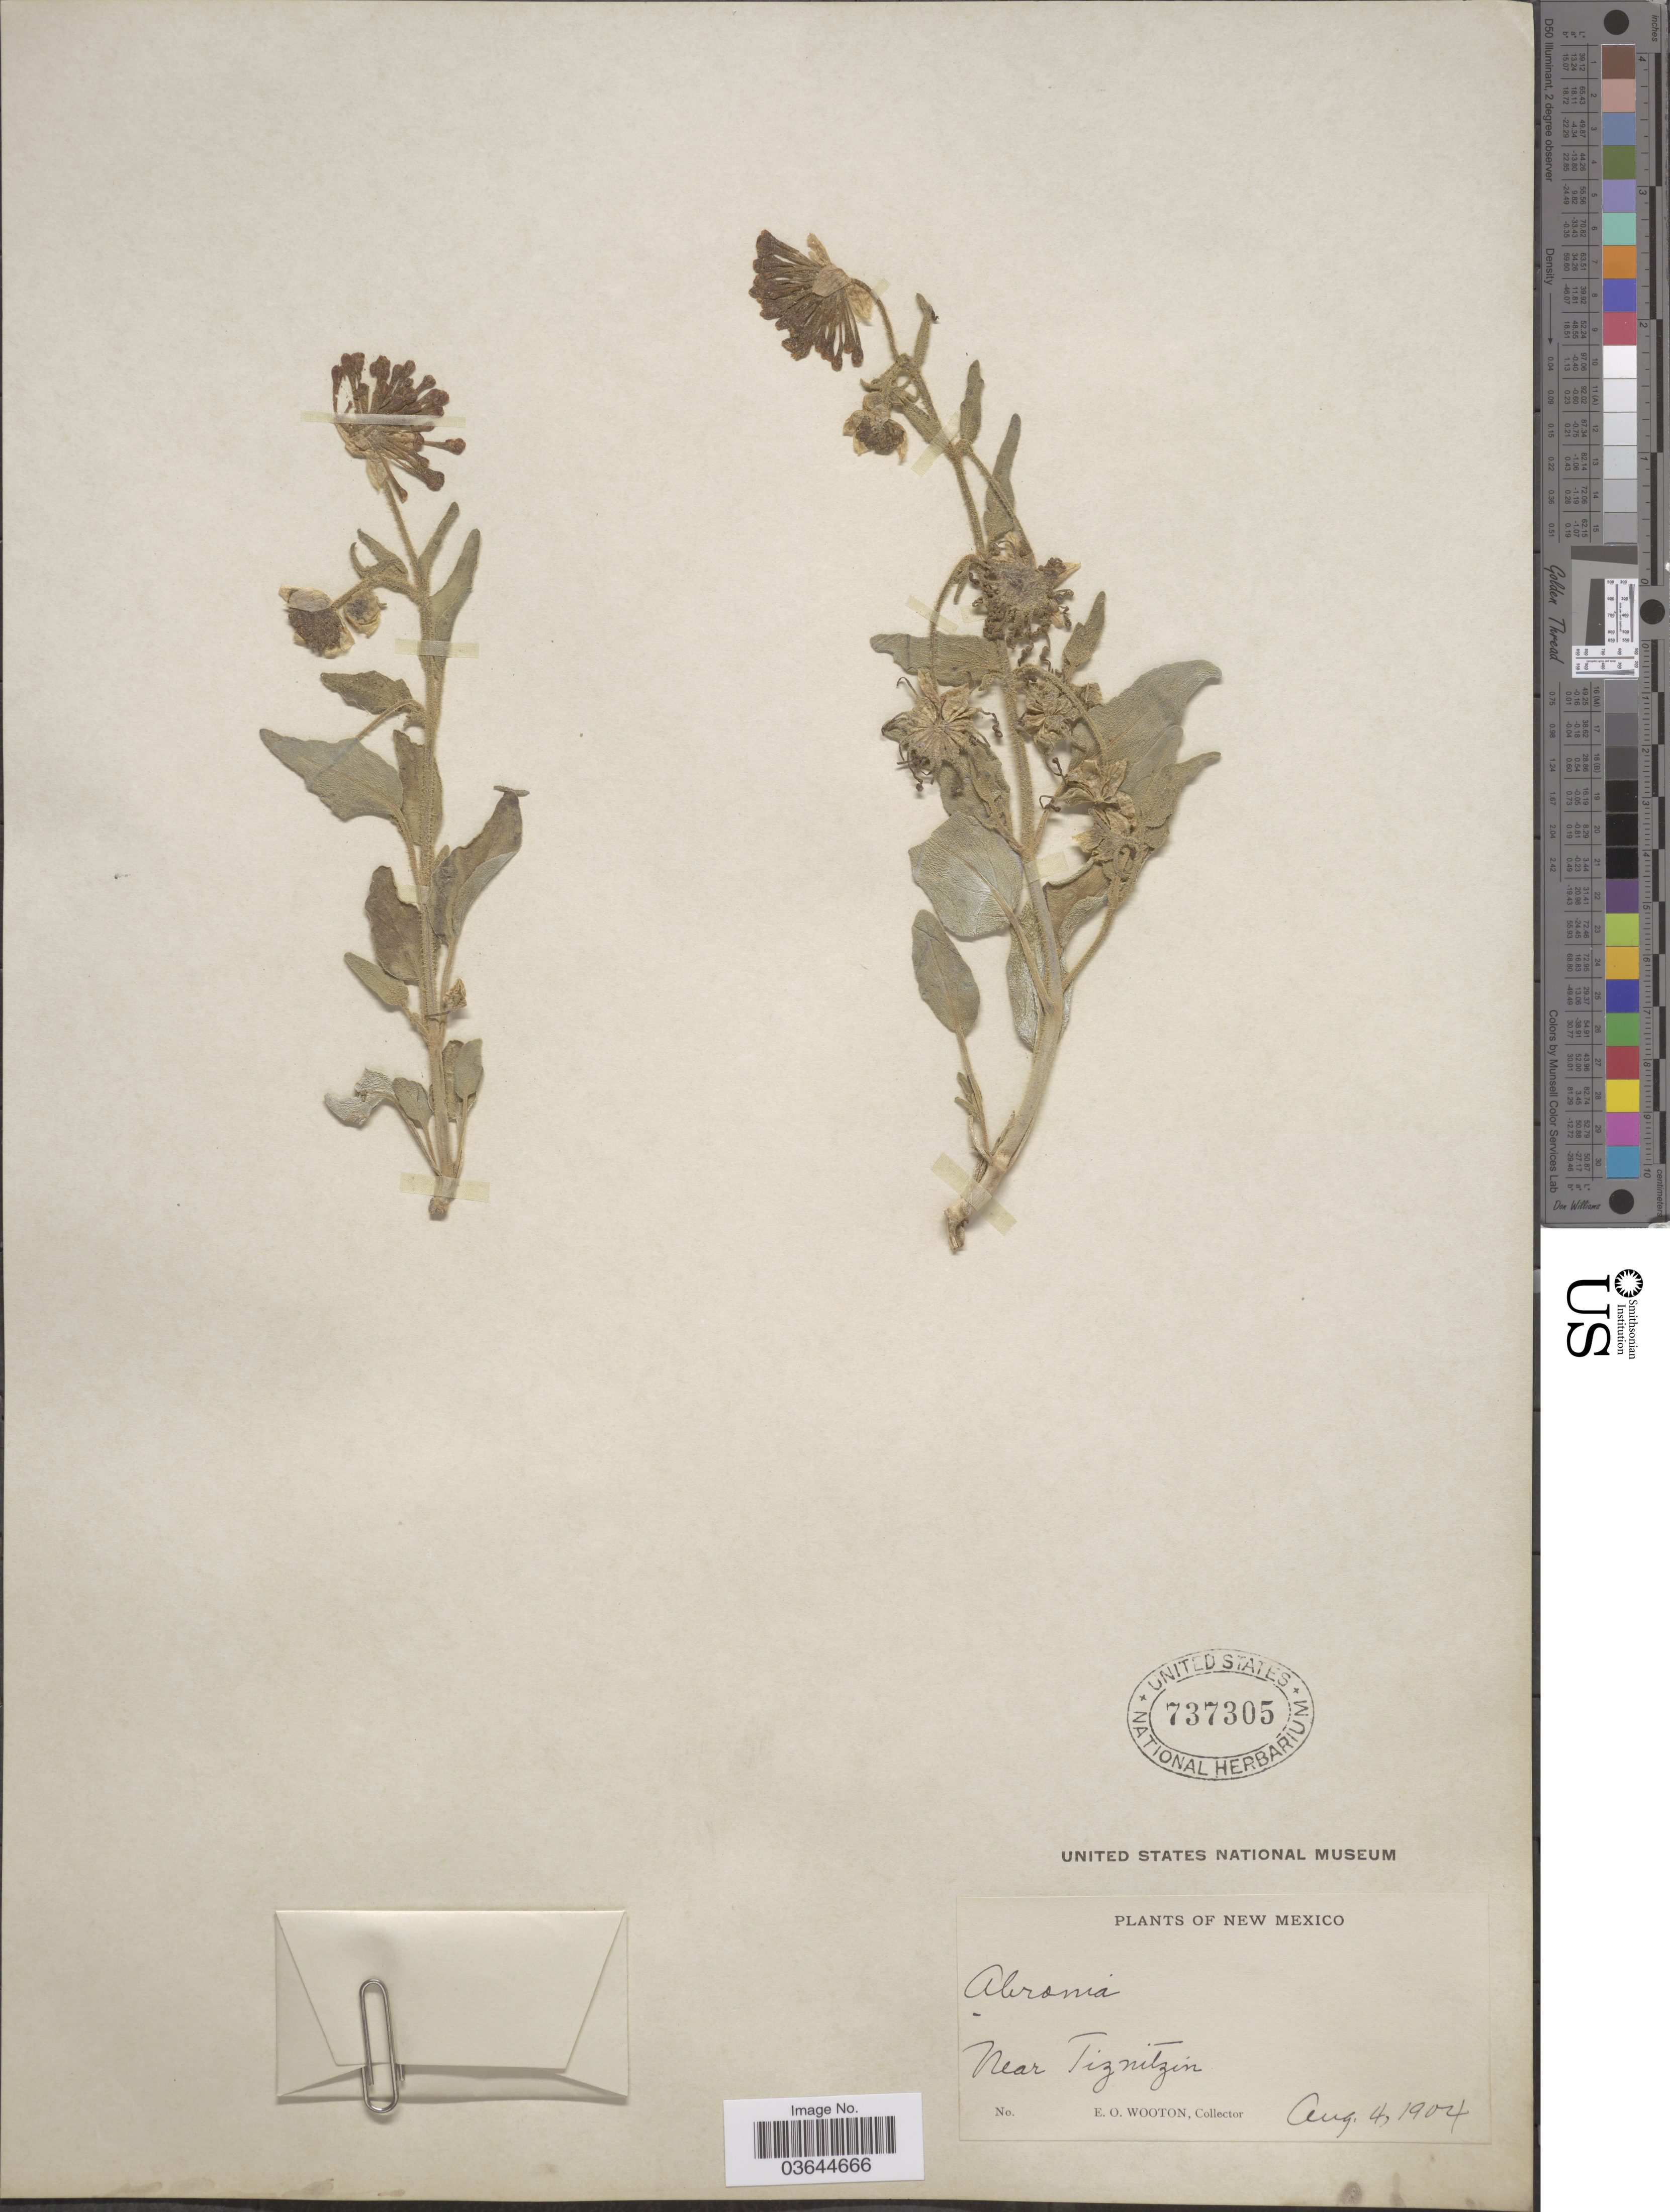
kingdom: Plantae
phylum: Tracheophyta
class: Magnoliopsida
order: Caryophyllales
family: Nyctaginaceae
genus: Abronia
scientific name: Abronia fragrans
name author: Nutt. ex Hook.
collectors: E. O. Wooton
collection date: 1904-08-04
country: United States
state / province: New Mexico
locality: Near Tiznitzin.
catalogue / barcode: US 737305